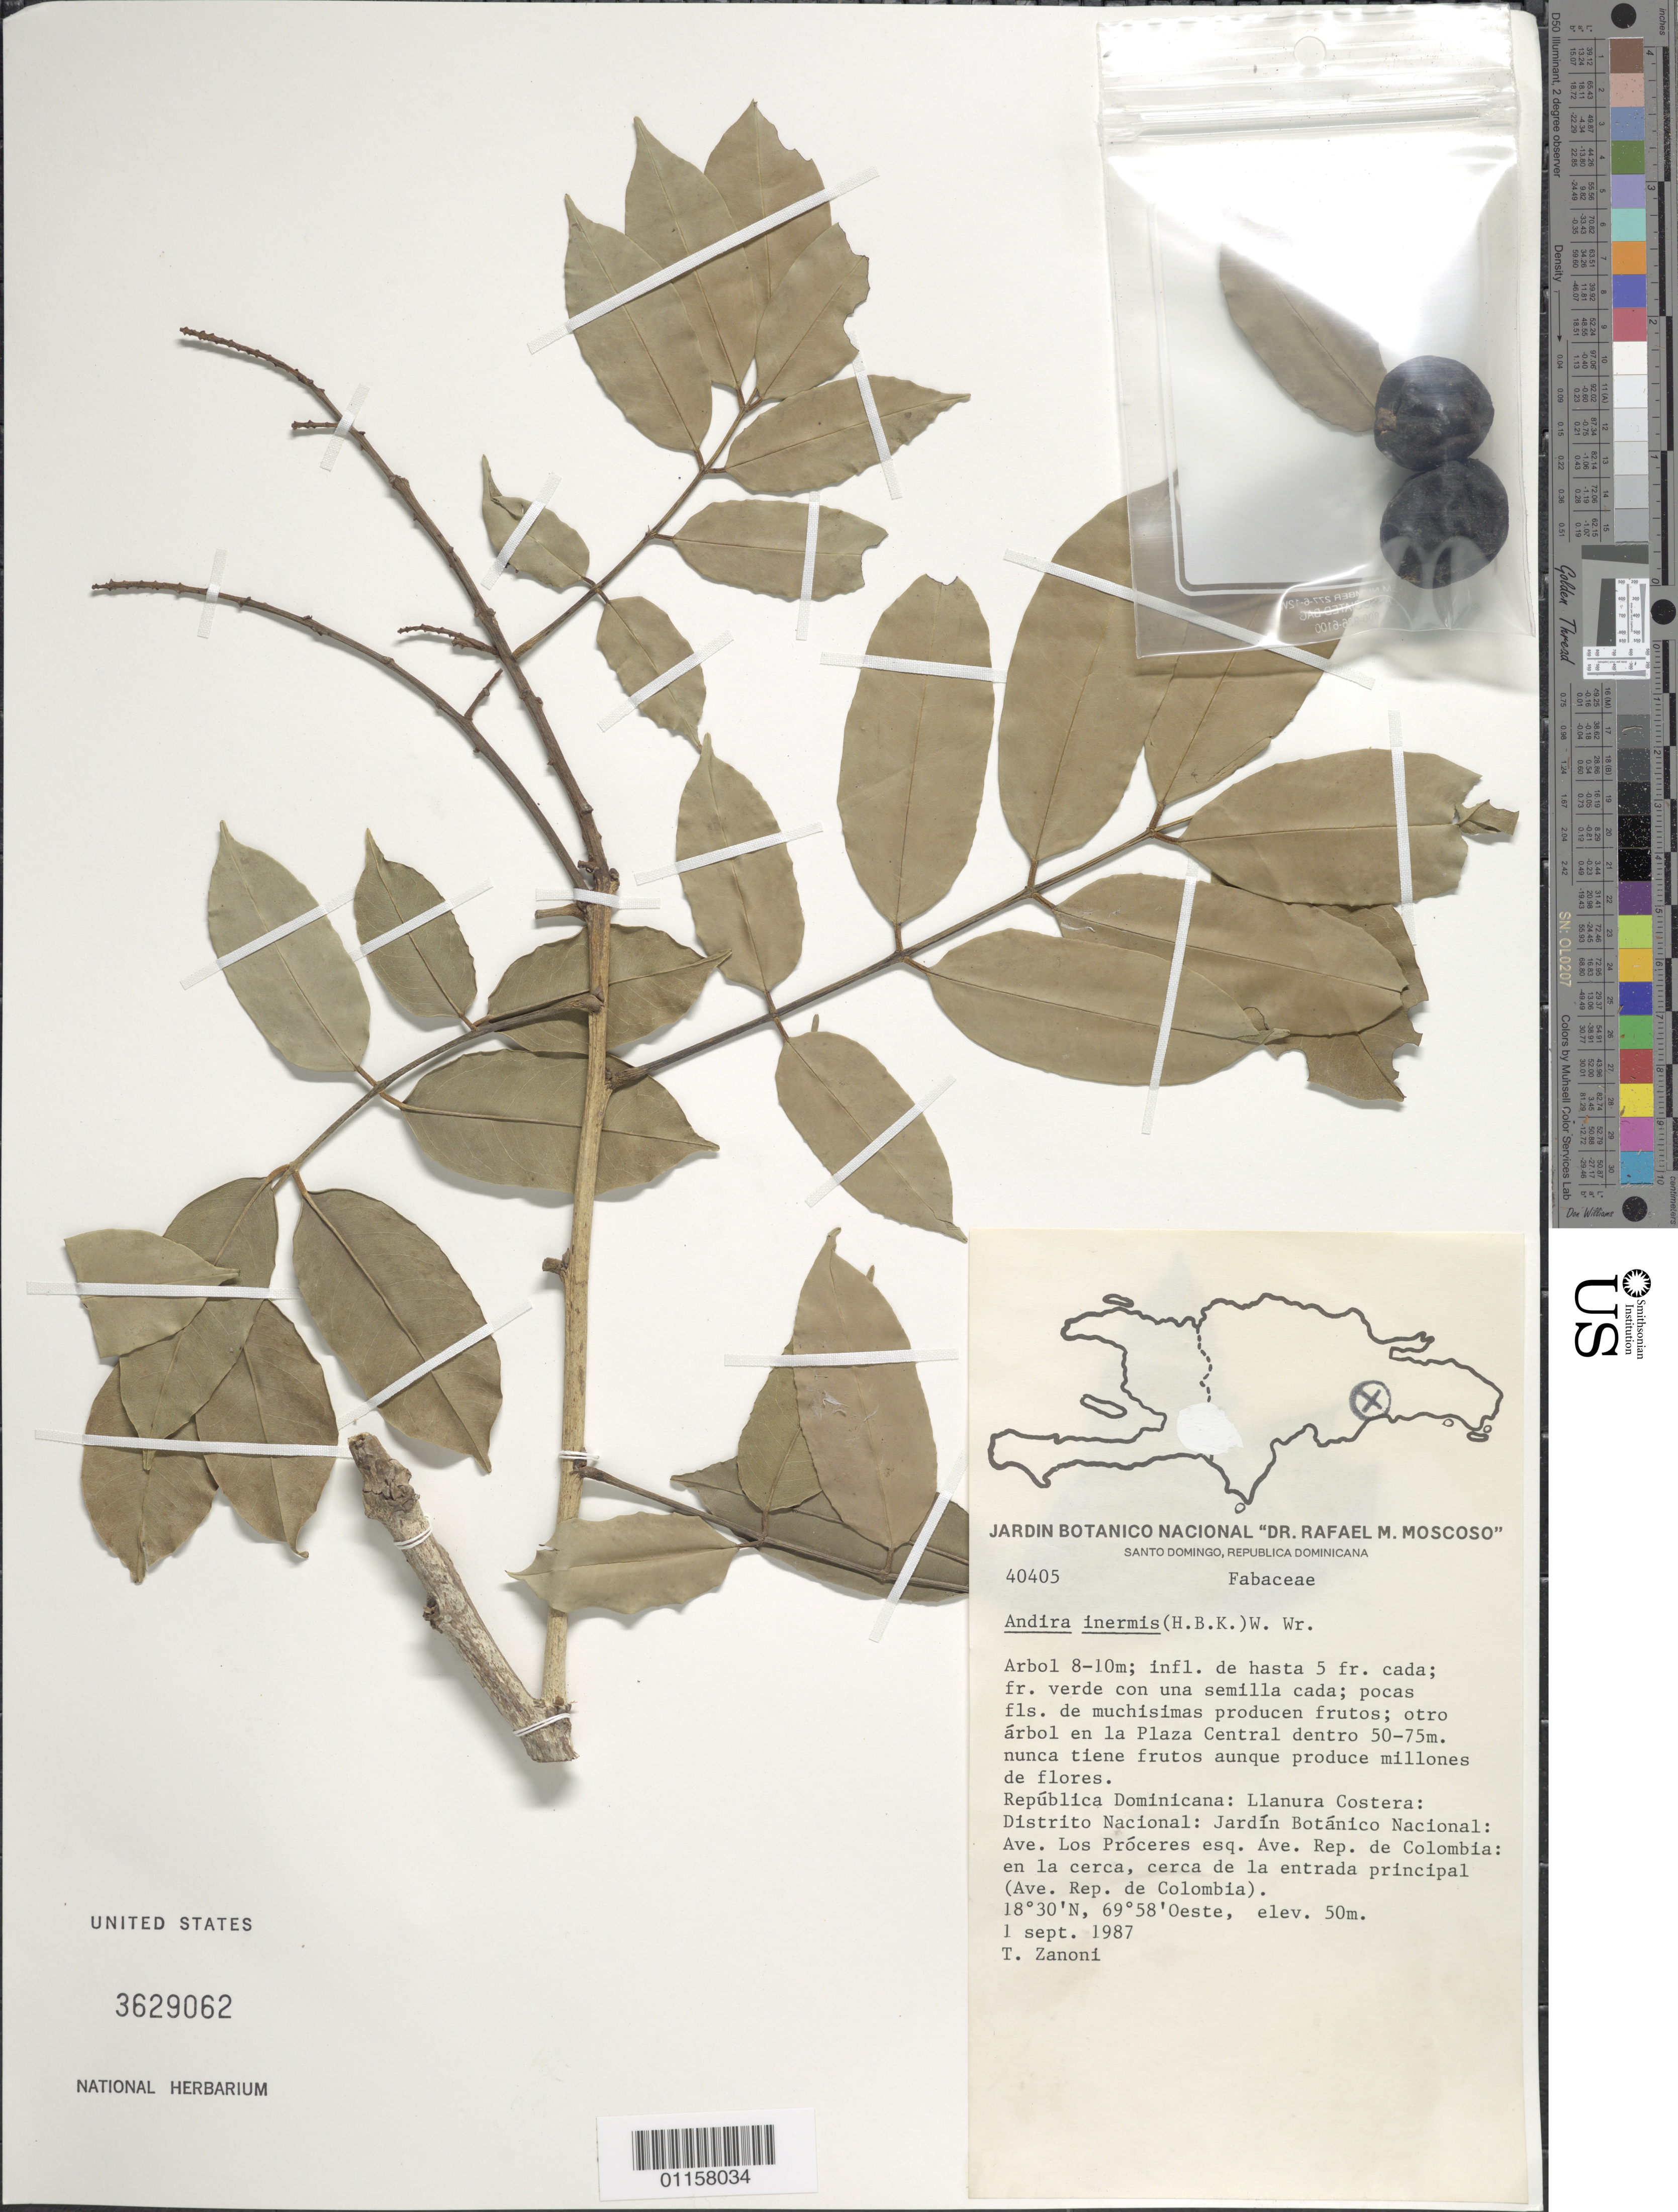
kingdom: Plantae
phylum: Tracheophyta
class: Magnoliopsida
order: Fabales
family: Fabaceae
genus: Andira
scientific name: Andira inermis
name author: (W. Wright) Kunth ex DC.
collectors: T. A. Zanoni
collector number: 40405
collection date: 1987-09-01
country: Dominican Republic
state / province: Distrito Nacional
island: Hispaniola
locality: Llanura Costera; Jardín Botánico Nacional, Av. Los Próceres esq. Ave. Rep. de Colombia, en la cerca, cerca de la entrada principal (Ave. Rep. de Colombia).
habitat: Otro árbol en la Plaza Central dentro 50-75 m, nunca tiene frutos aunque produce millones de flores.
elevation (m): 50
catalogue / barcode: US 3629062